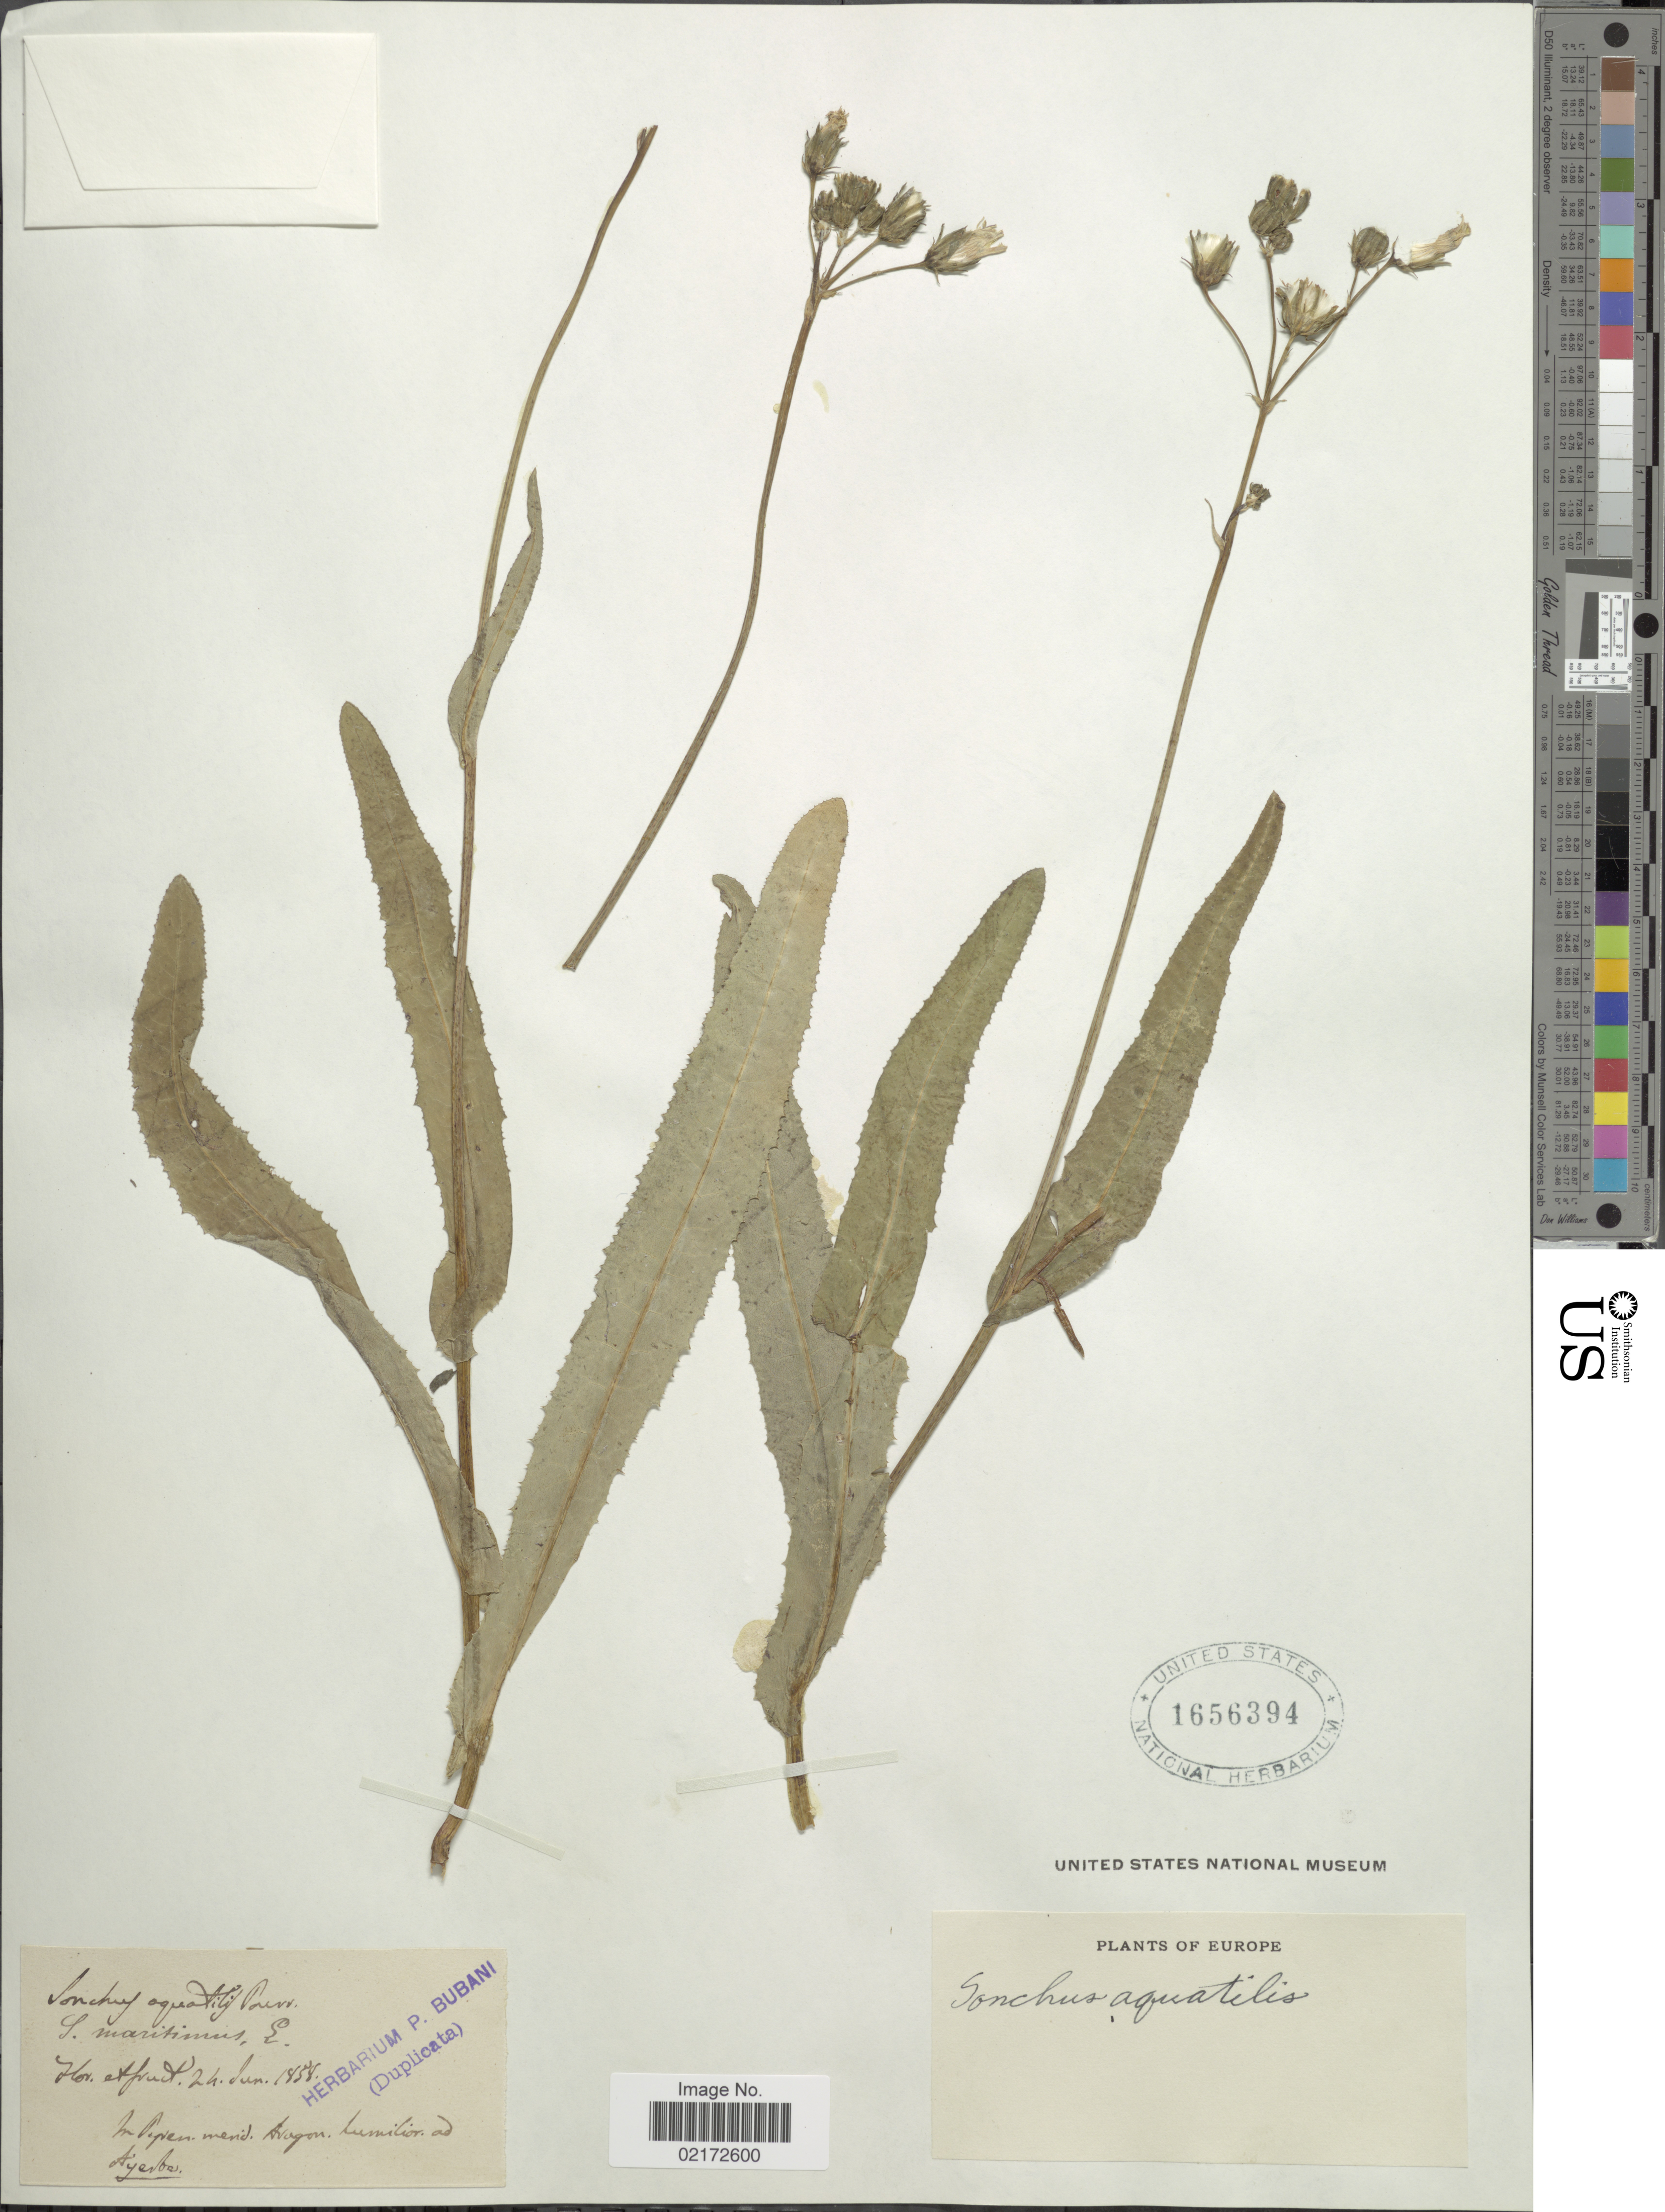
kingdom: Plantae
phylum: Tracheophyta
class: Magnoliopsida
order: Asterales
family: Asteraceae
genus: Sonchus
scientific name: Sonchus aquatilis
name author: Pourr.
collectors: ex herb. P. Bubani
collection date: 1858-06-24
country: Spain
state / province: Aragón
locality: In Pyren. merid. Aragon humilior ad Ayerbe.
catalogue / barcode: US 1656394